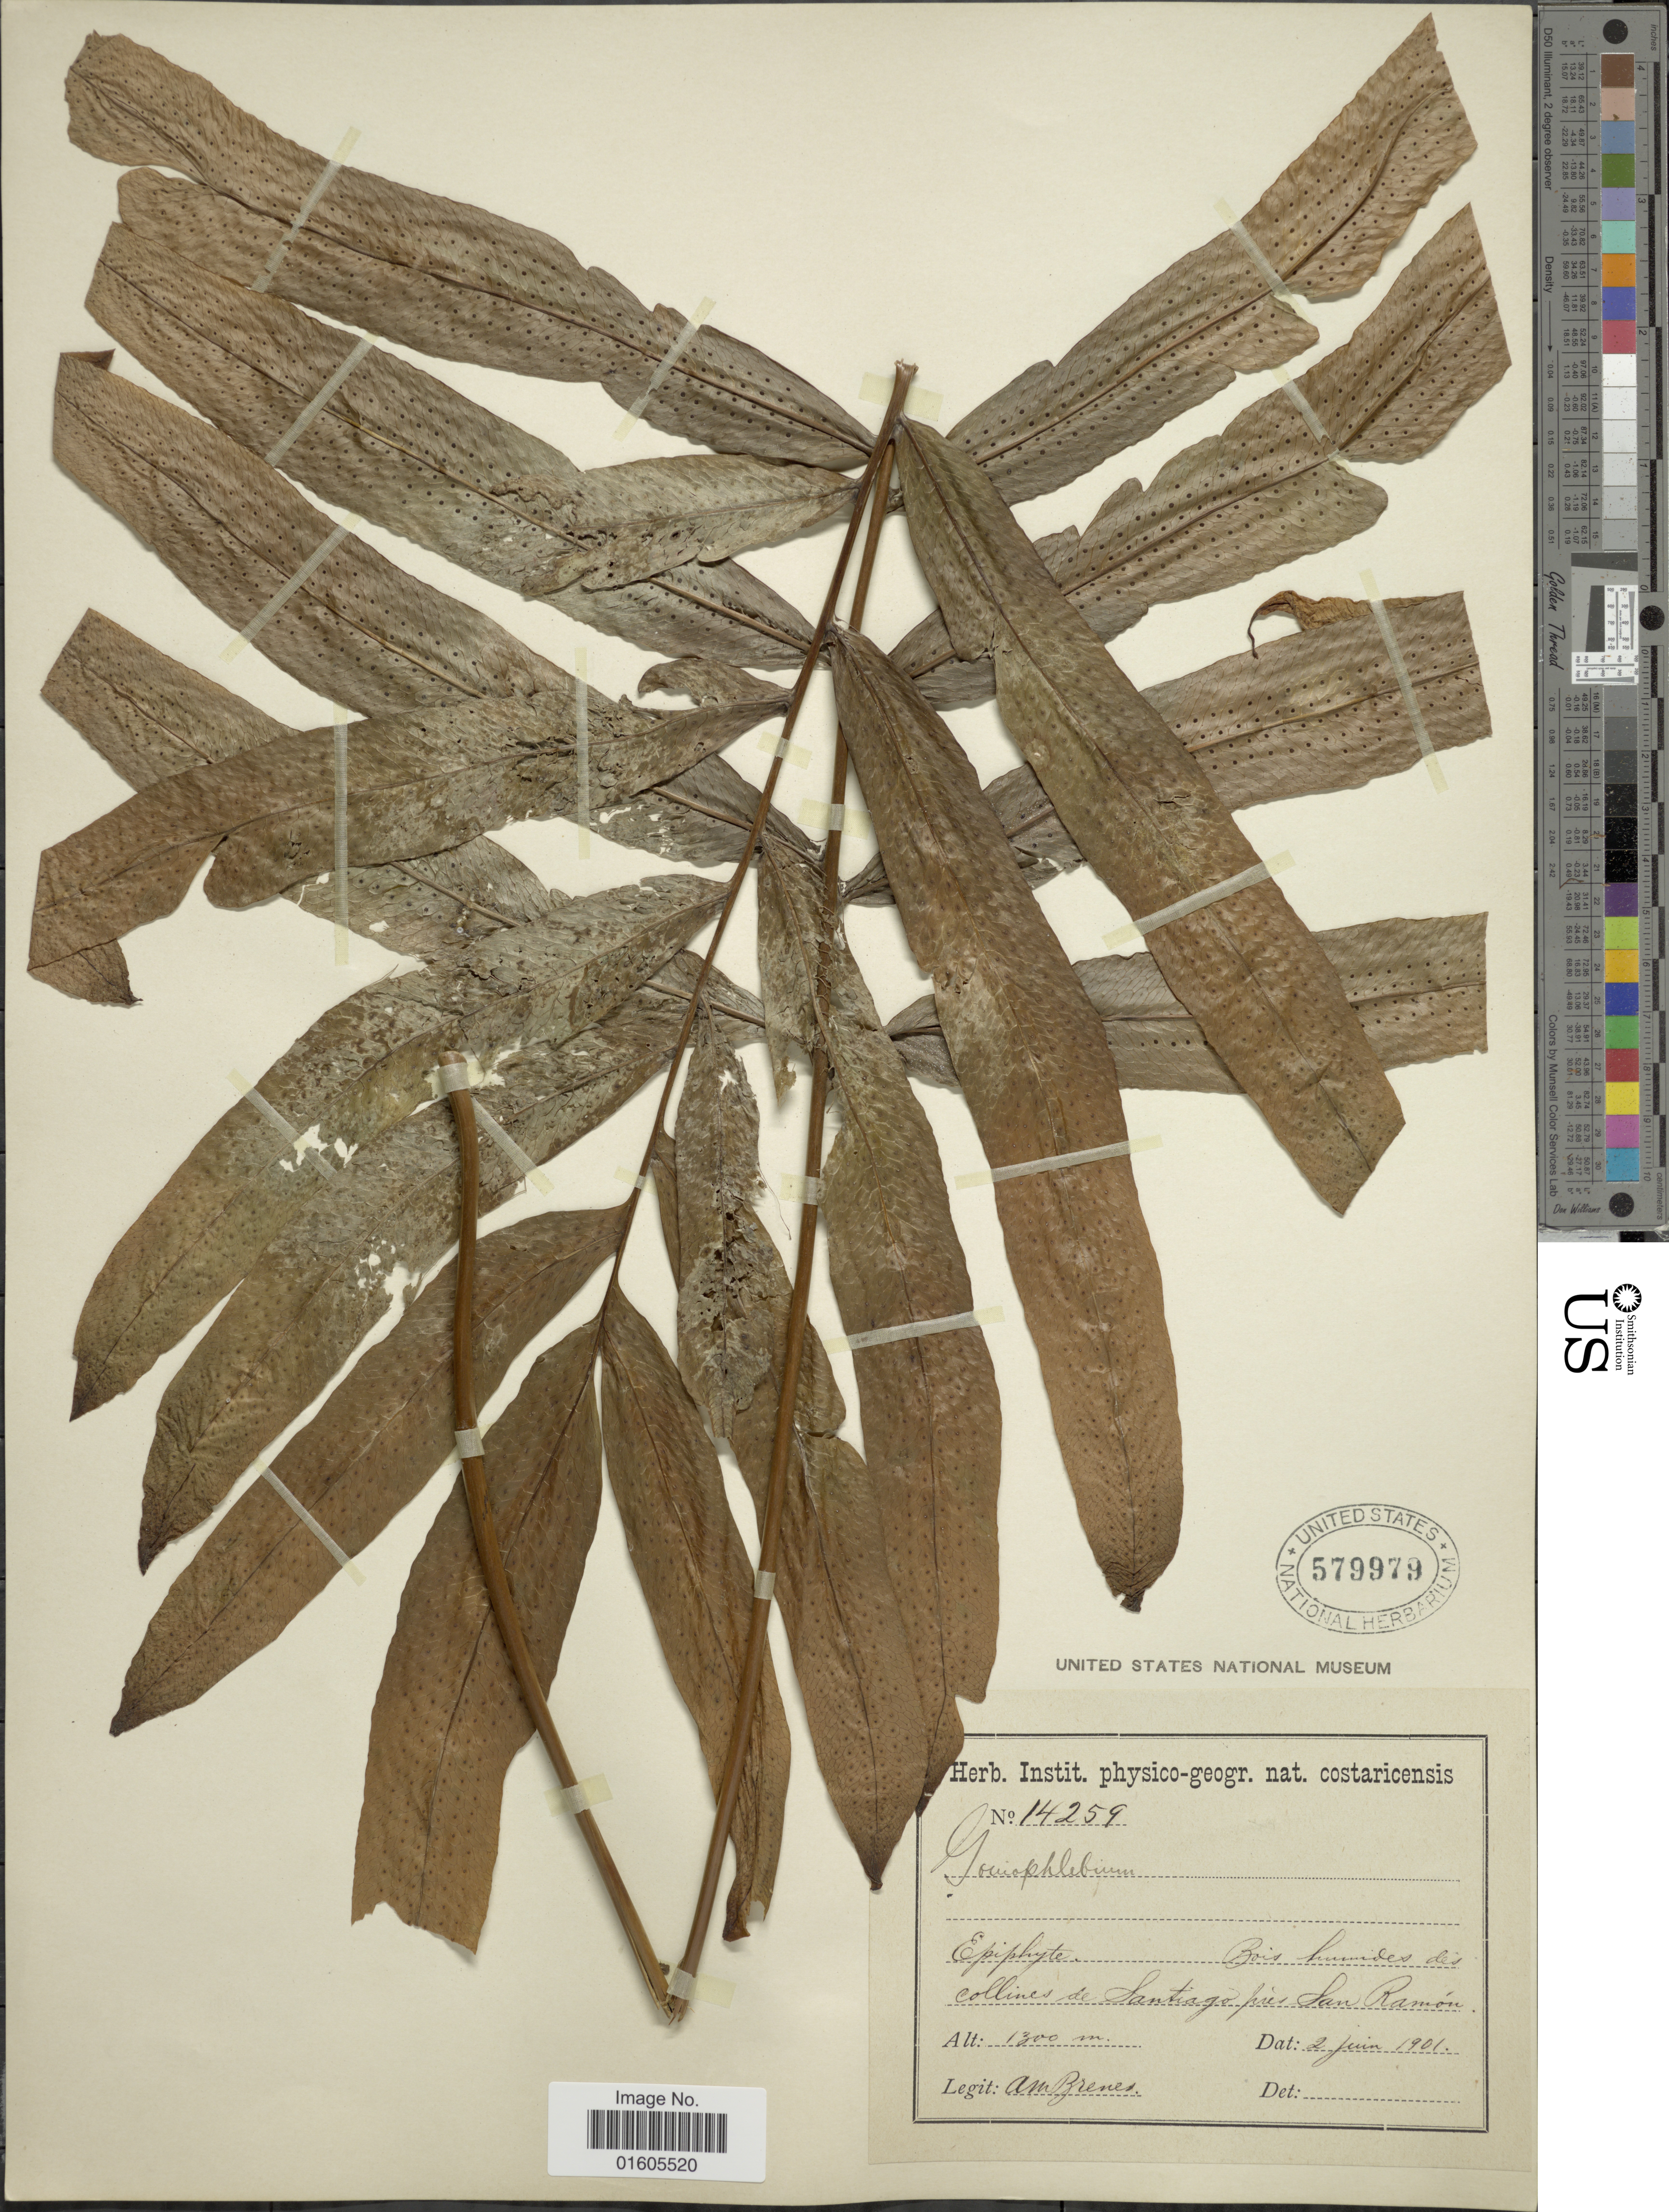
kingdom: Plantae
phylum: Tracheophyta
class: Polypodiopsida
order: Polypodiales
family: Polypodiaceae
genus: Serpocaulon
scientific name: Serpocaulon triseriale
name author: (Sw.) A.R. Sm.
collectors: A. Brenes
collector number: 14259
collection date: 1901-06-02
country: Costa Rica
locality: Bois humides des collines de Santiago près San Ramón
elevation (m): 1300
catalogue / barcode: US 579979